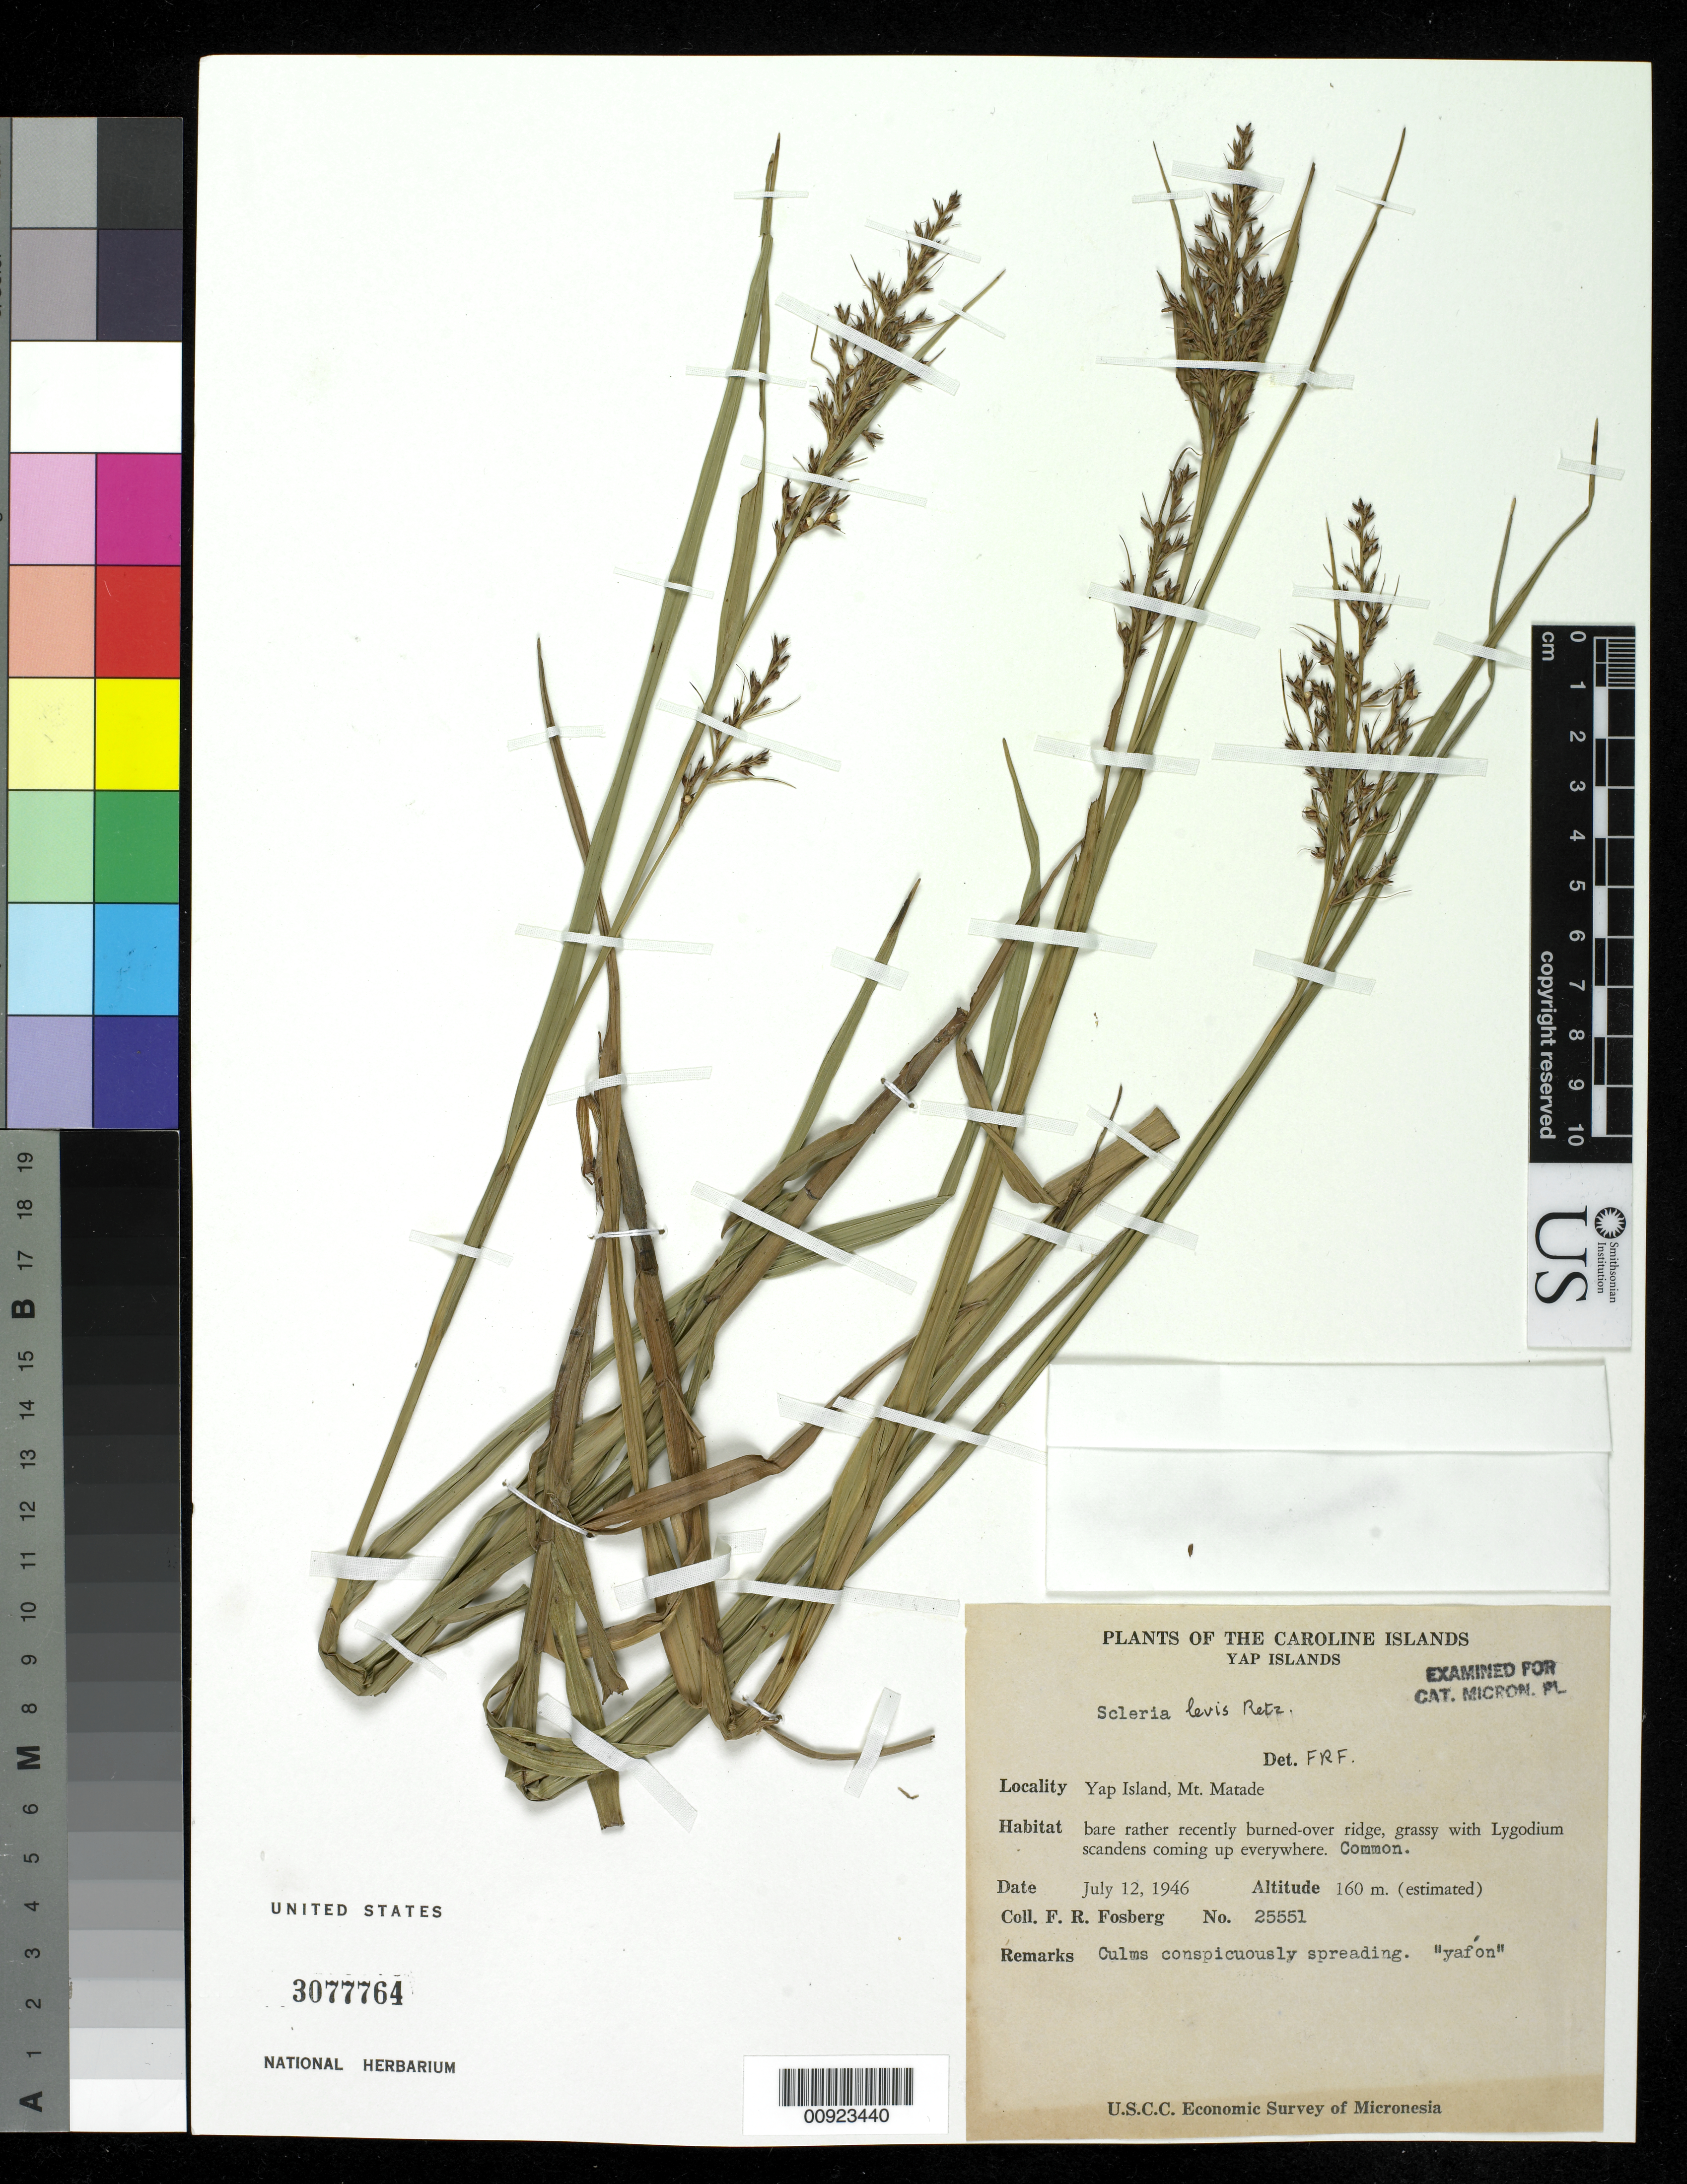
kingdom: Plantae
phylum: Tracheophyta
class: Liliopsida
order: Poales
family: Cyperaceae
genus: Scleria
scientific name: Scleria levis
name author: Retz.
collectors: F. R. Fosberg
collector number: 25551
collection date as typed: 12 Jul 1946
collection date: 1946-07-12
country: Micronesia, Federated States of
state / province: Yap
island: Yap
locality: Mt. Matade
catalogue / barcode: US 3077764